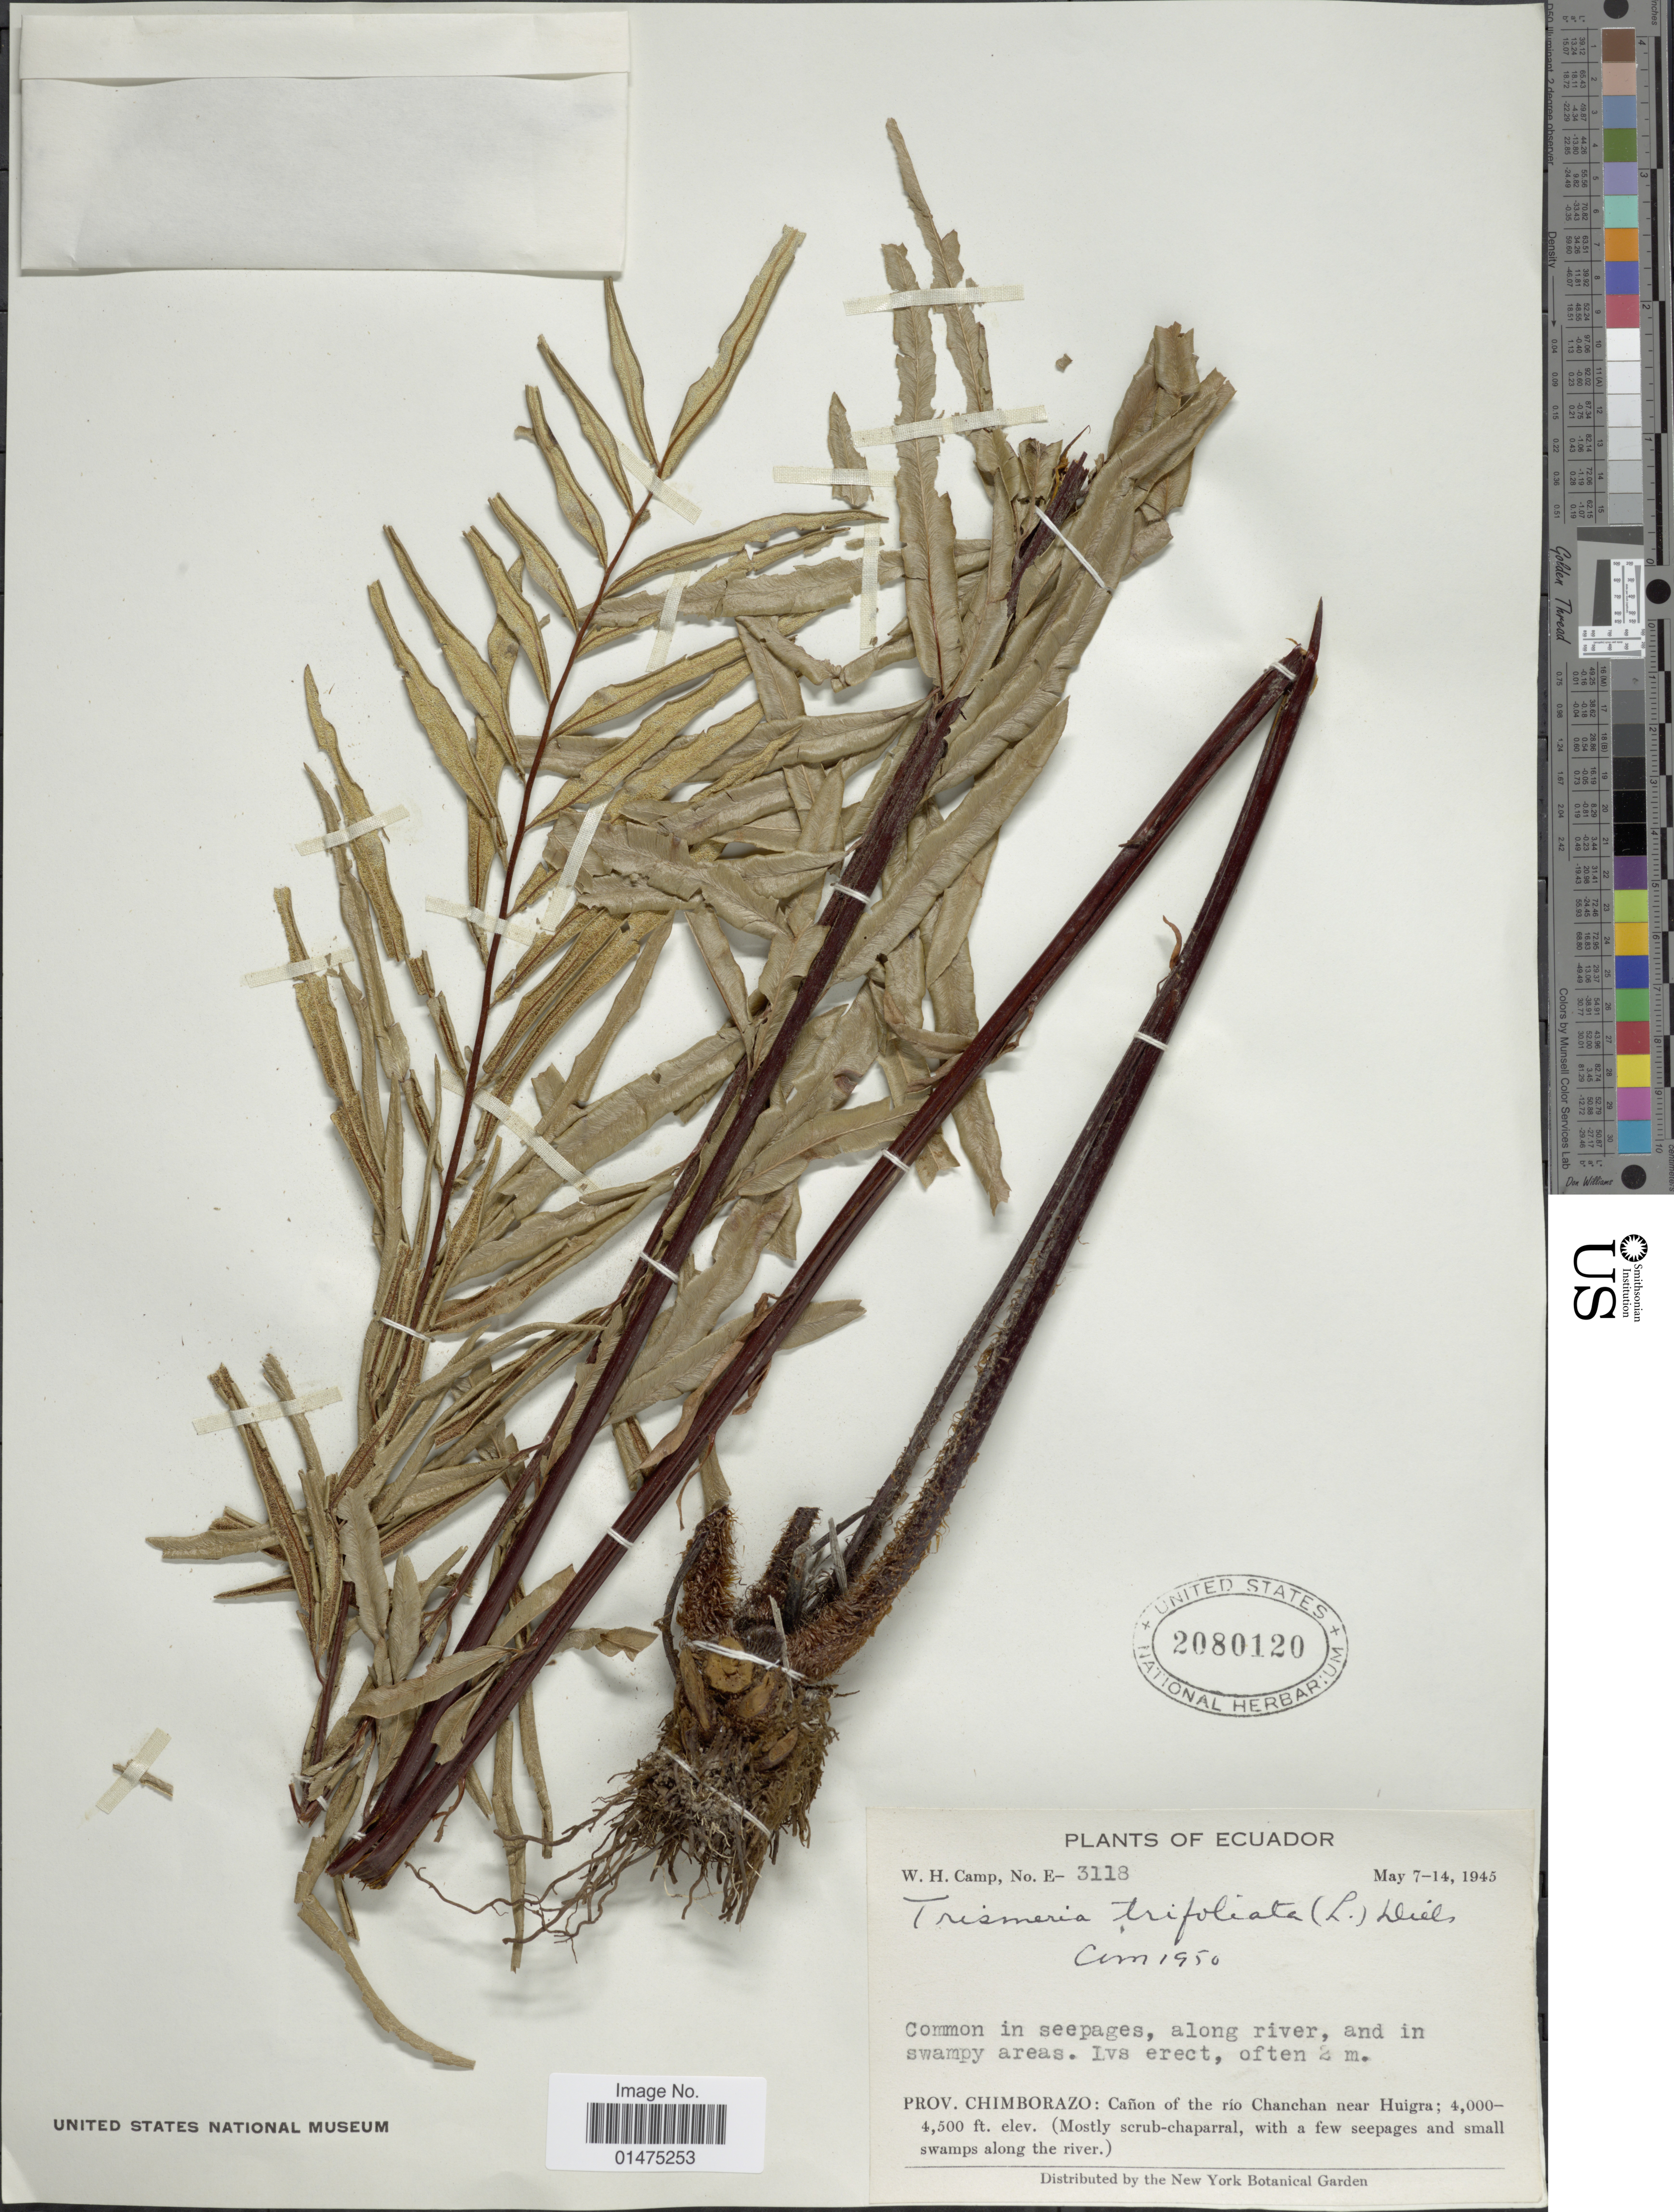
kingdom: Plantae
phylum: Tracheophyta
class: Polypodiopsida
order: Polypodiales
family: Pteridaceae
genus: Pityrogramma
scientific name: Pityrogramma trifoliata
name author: (L.) R.M. Tryon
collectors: W. H. Camp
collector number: E-3118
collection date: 1945-05-07/1945-05-14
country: Ecuador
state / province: Chimborazo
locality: Cañon of the rio Chanchan near Huigra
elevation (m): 1219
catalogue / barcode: US 2080120